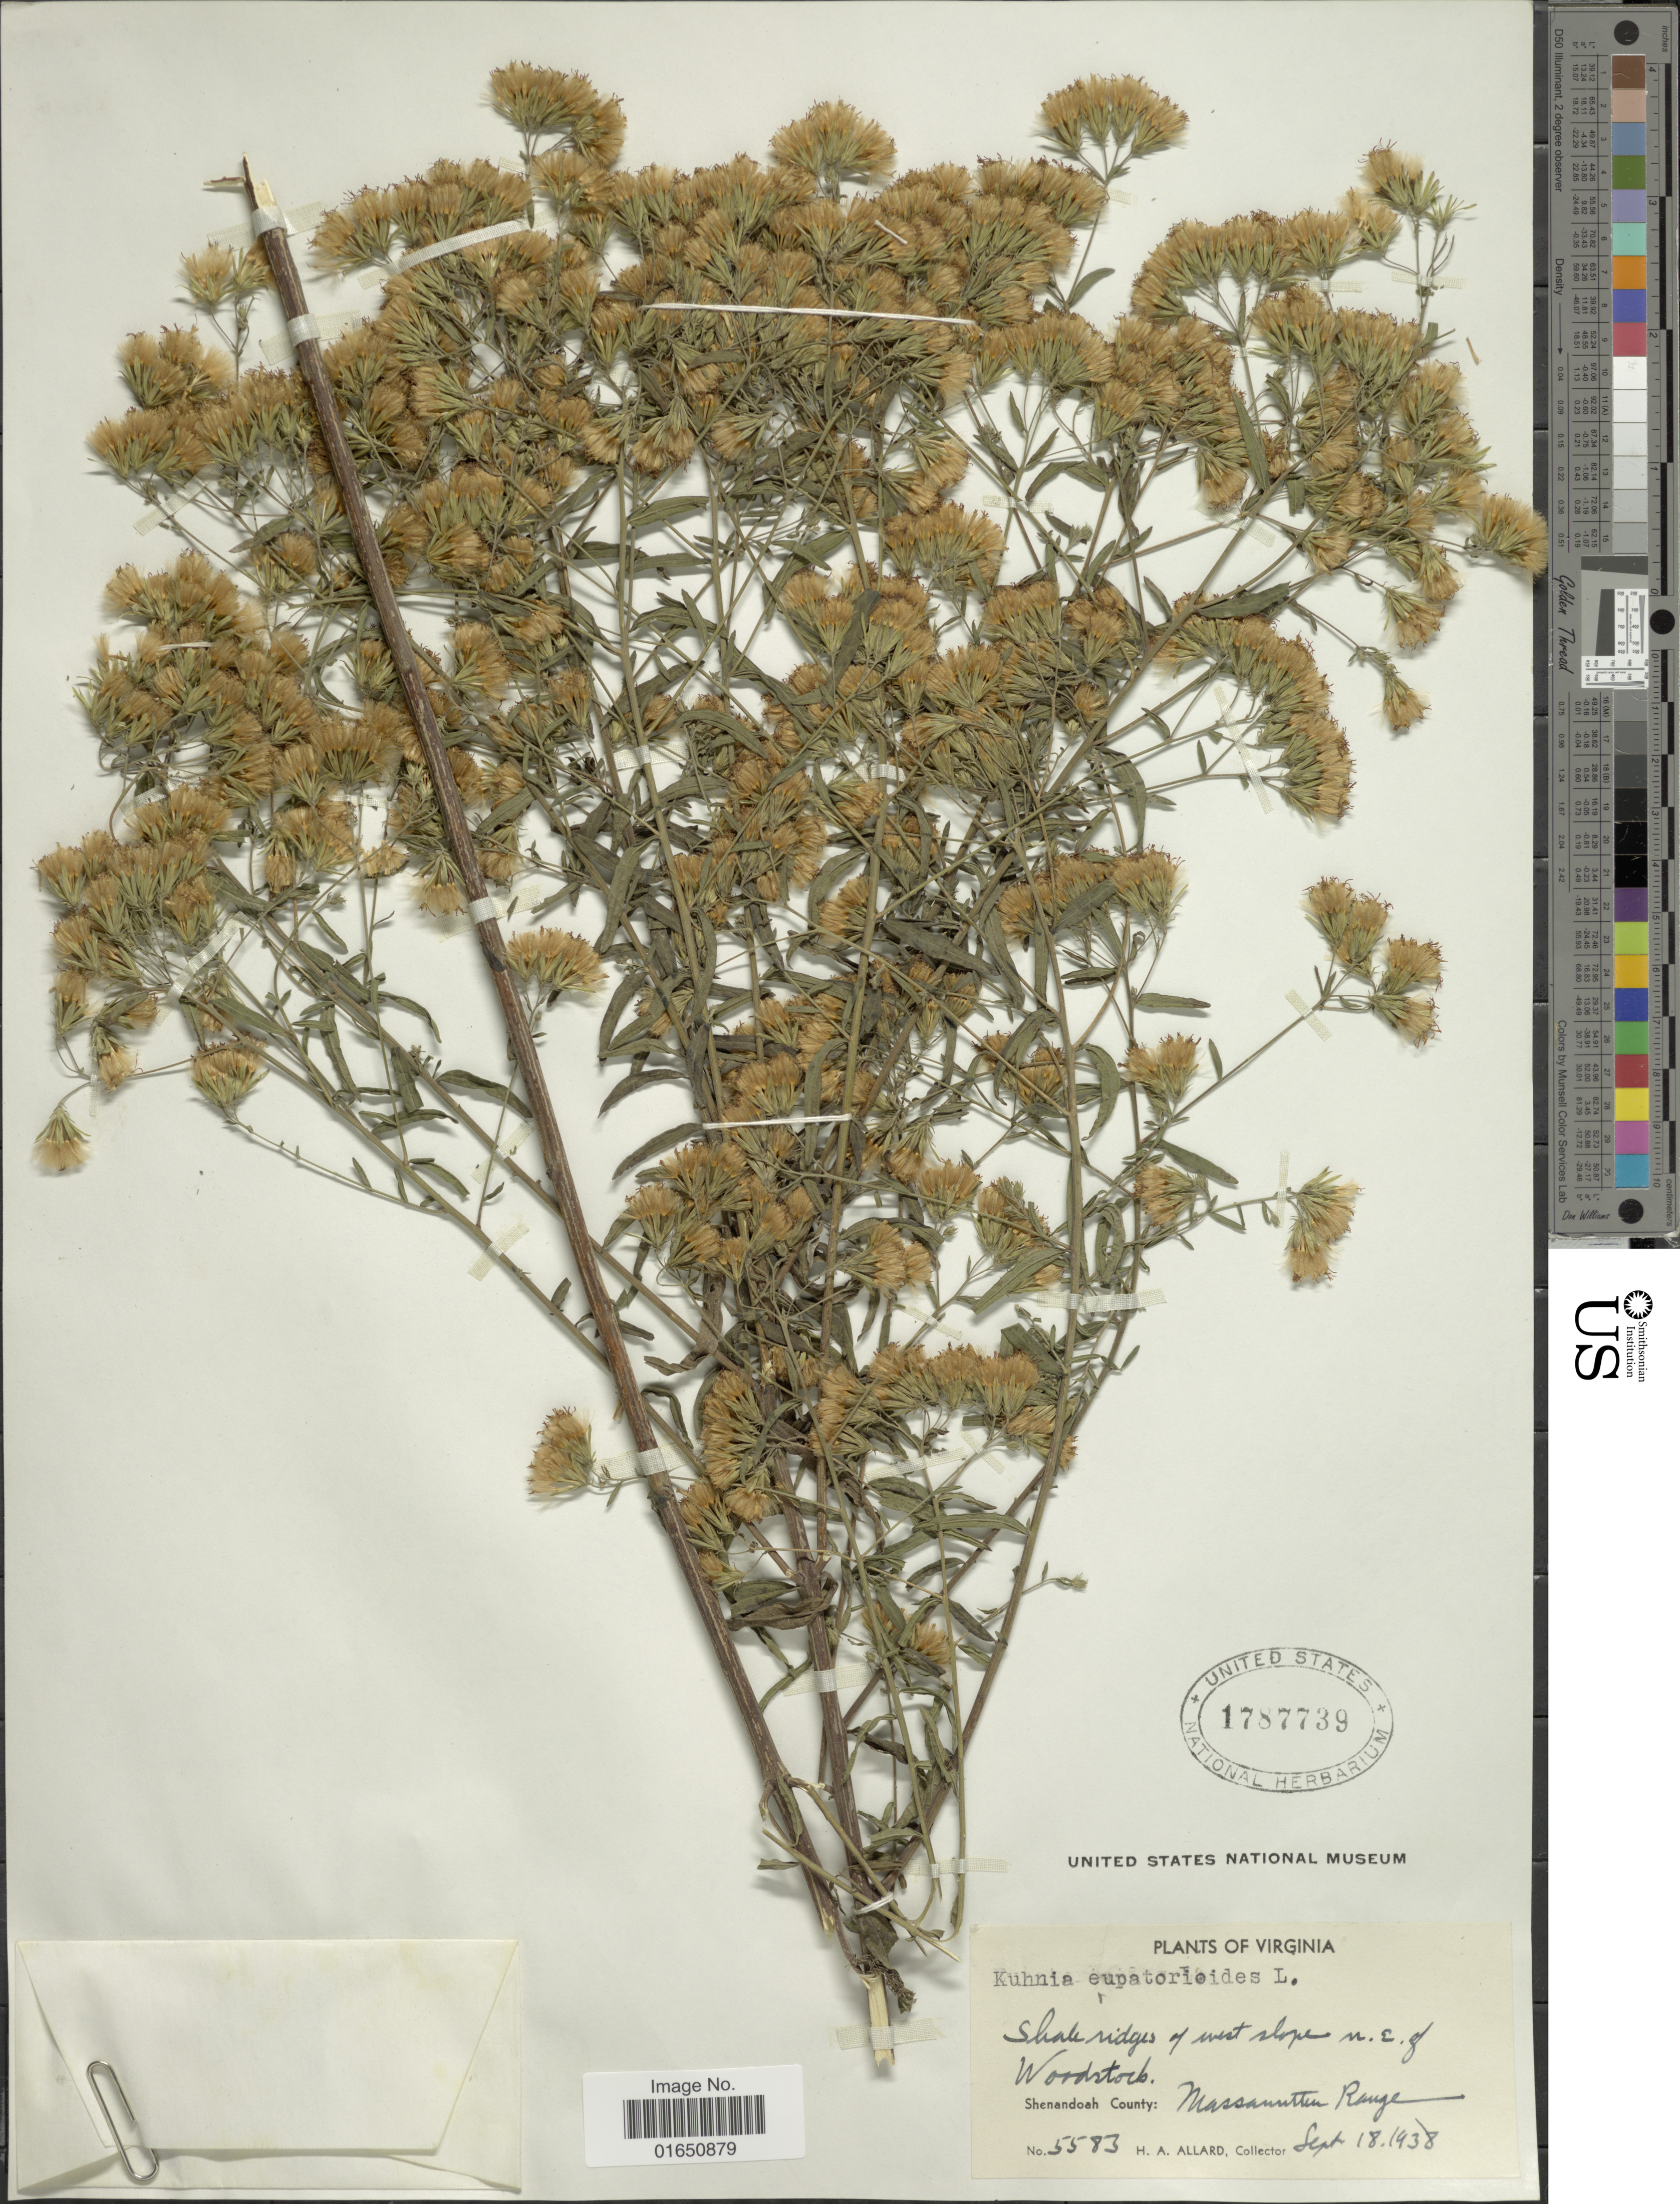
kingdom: Plantae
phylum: Tracheophyta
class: Magnoliopsida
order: Asterales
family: Asteraceae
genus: Brickellia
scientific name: Brickellia eupatorioides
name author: (L.) Shinners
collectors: H. A. Allard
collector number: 5583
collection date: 1938-09-18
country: United States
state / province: Virginia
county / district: Shenandoah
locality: Shale ridges of west slopes n.e. of Woodstorb. Shenandoah County: Massanutte Range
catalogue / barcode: US 1787739